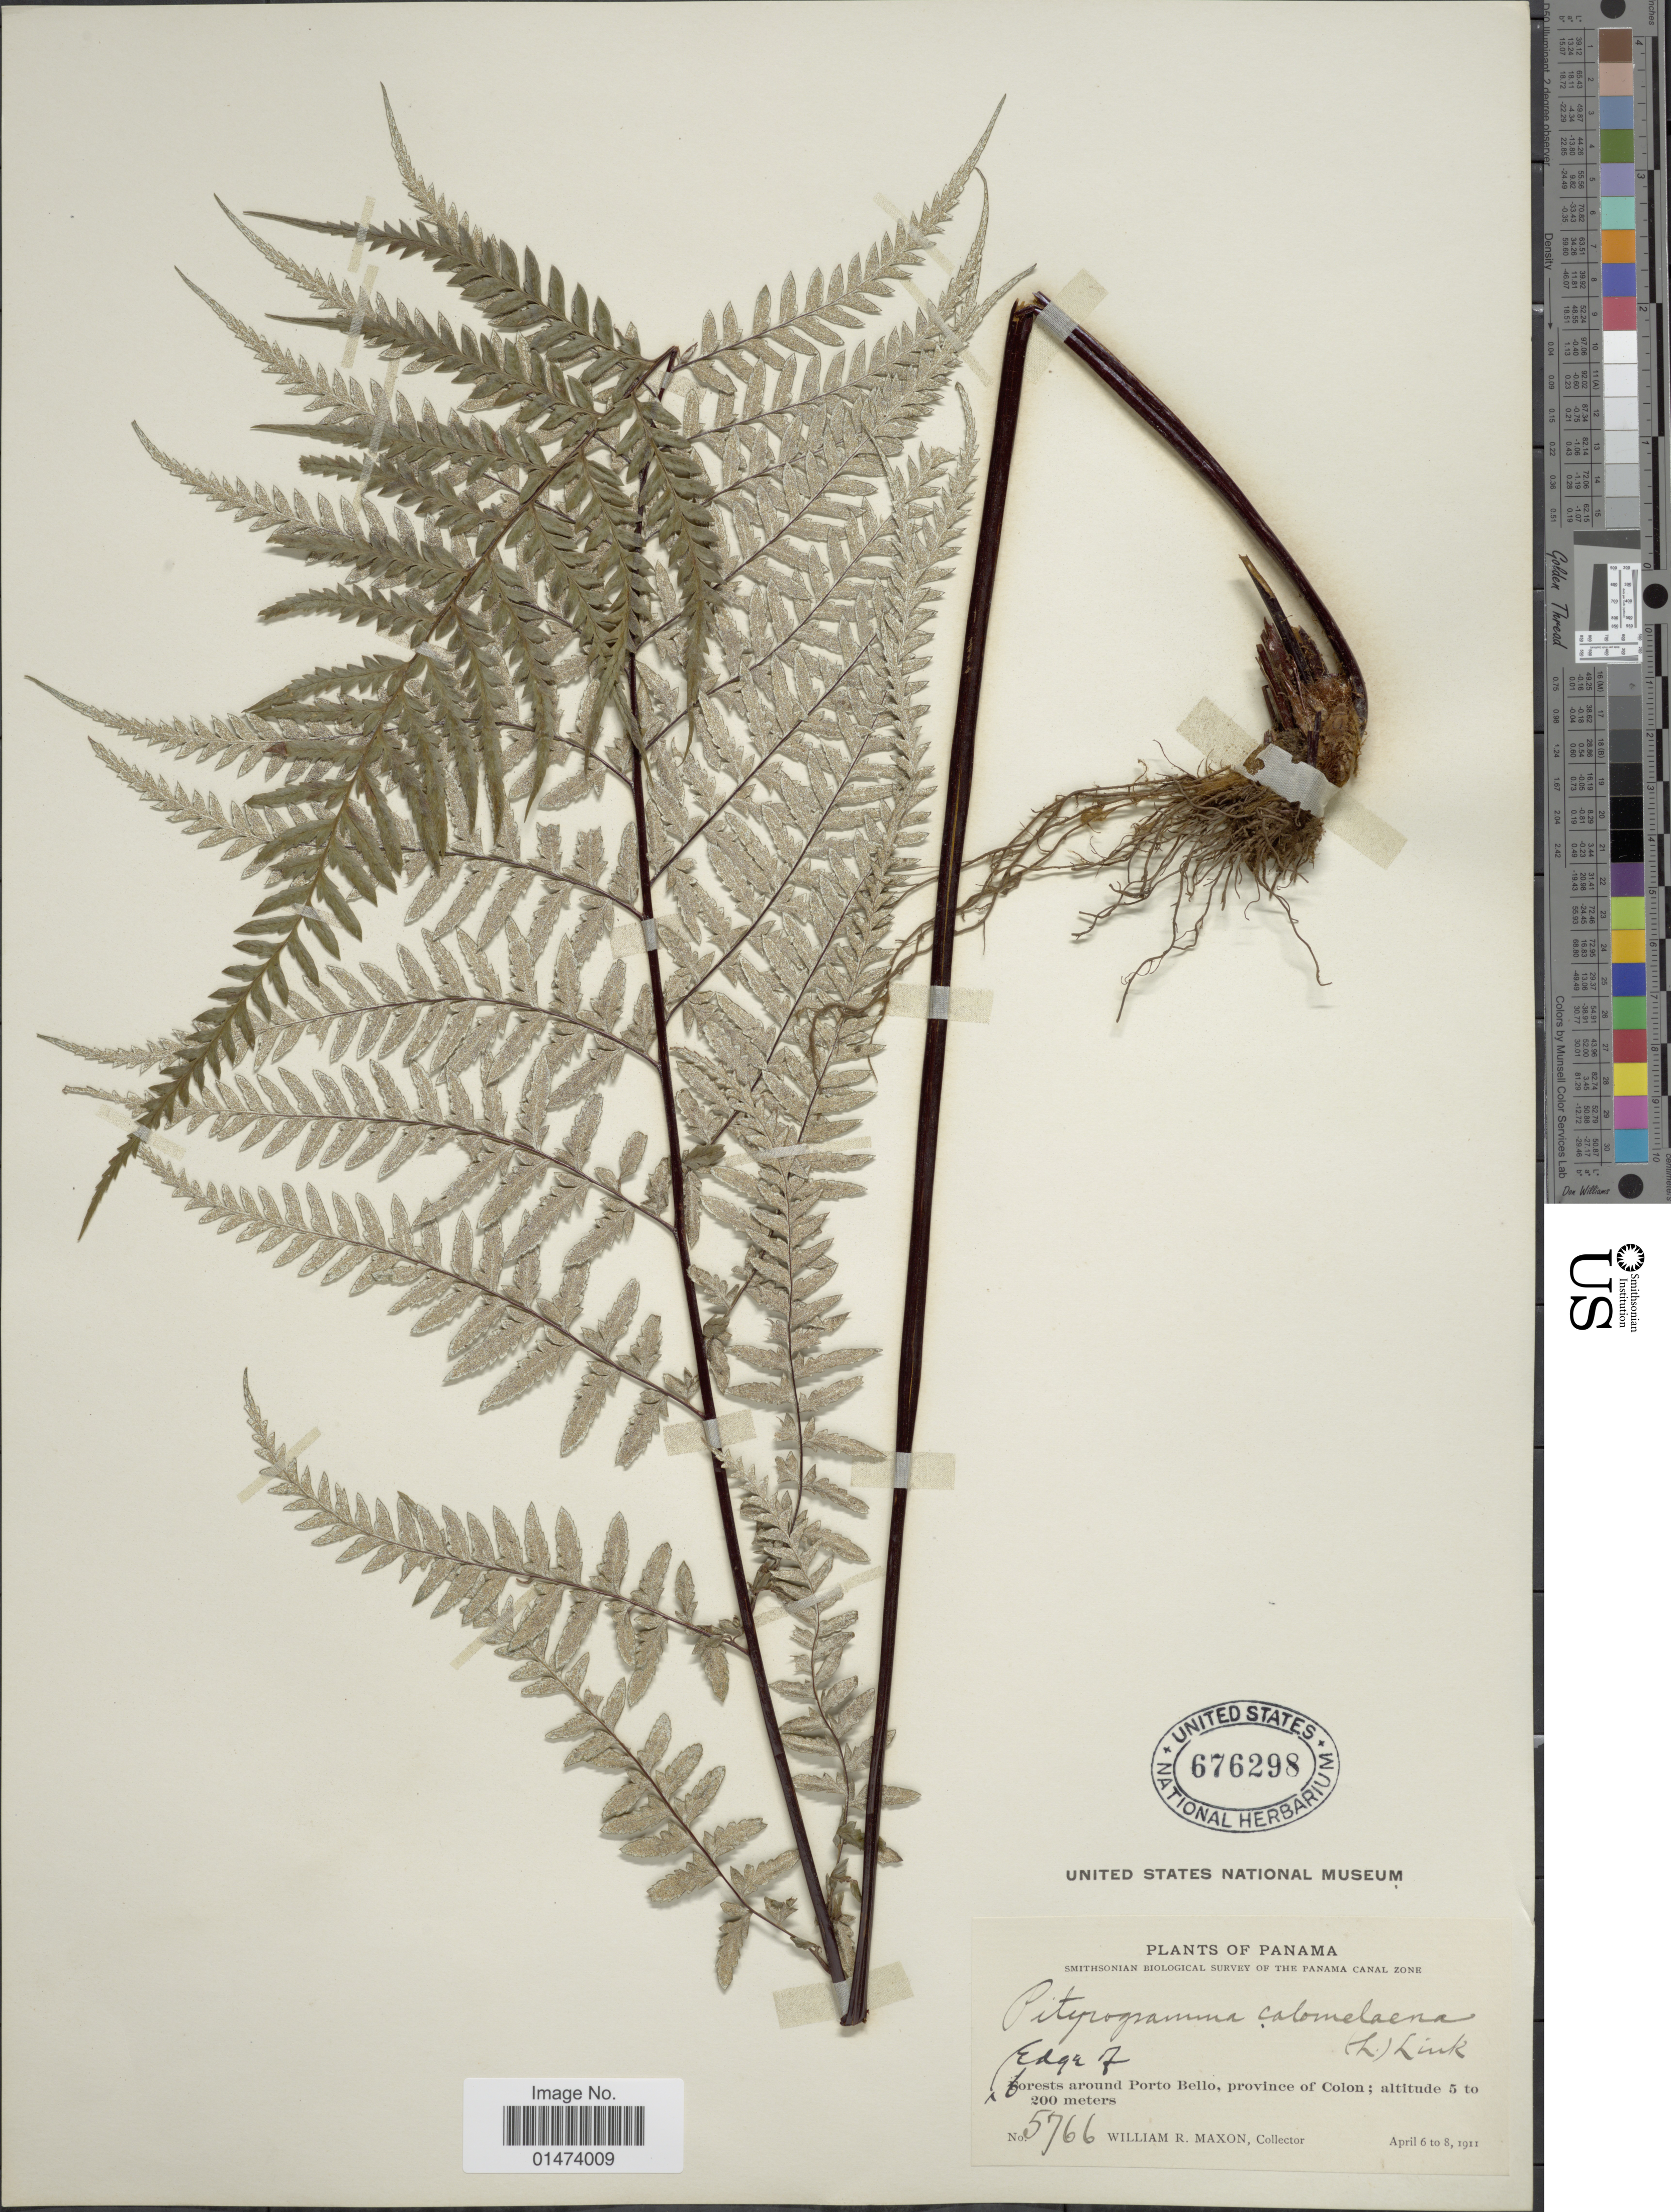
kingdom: Plantae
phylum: Tracheophyta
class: Polypodiopsida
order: Polypodiales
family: Pteridaceae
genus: Pityrogramma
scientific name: Pityrogramma calomelanos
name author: (L.) Link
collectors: W. R. Maxon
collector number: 5766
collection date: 1911-04-06/1911-04-08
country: Panama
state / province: Colón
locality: Edge of forests around Porto bello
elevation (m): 5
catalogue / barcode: US 676298